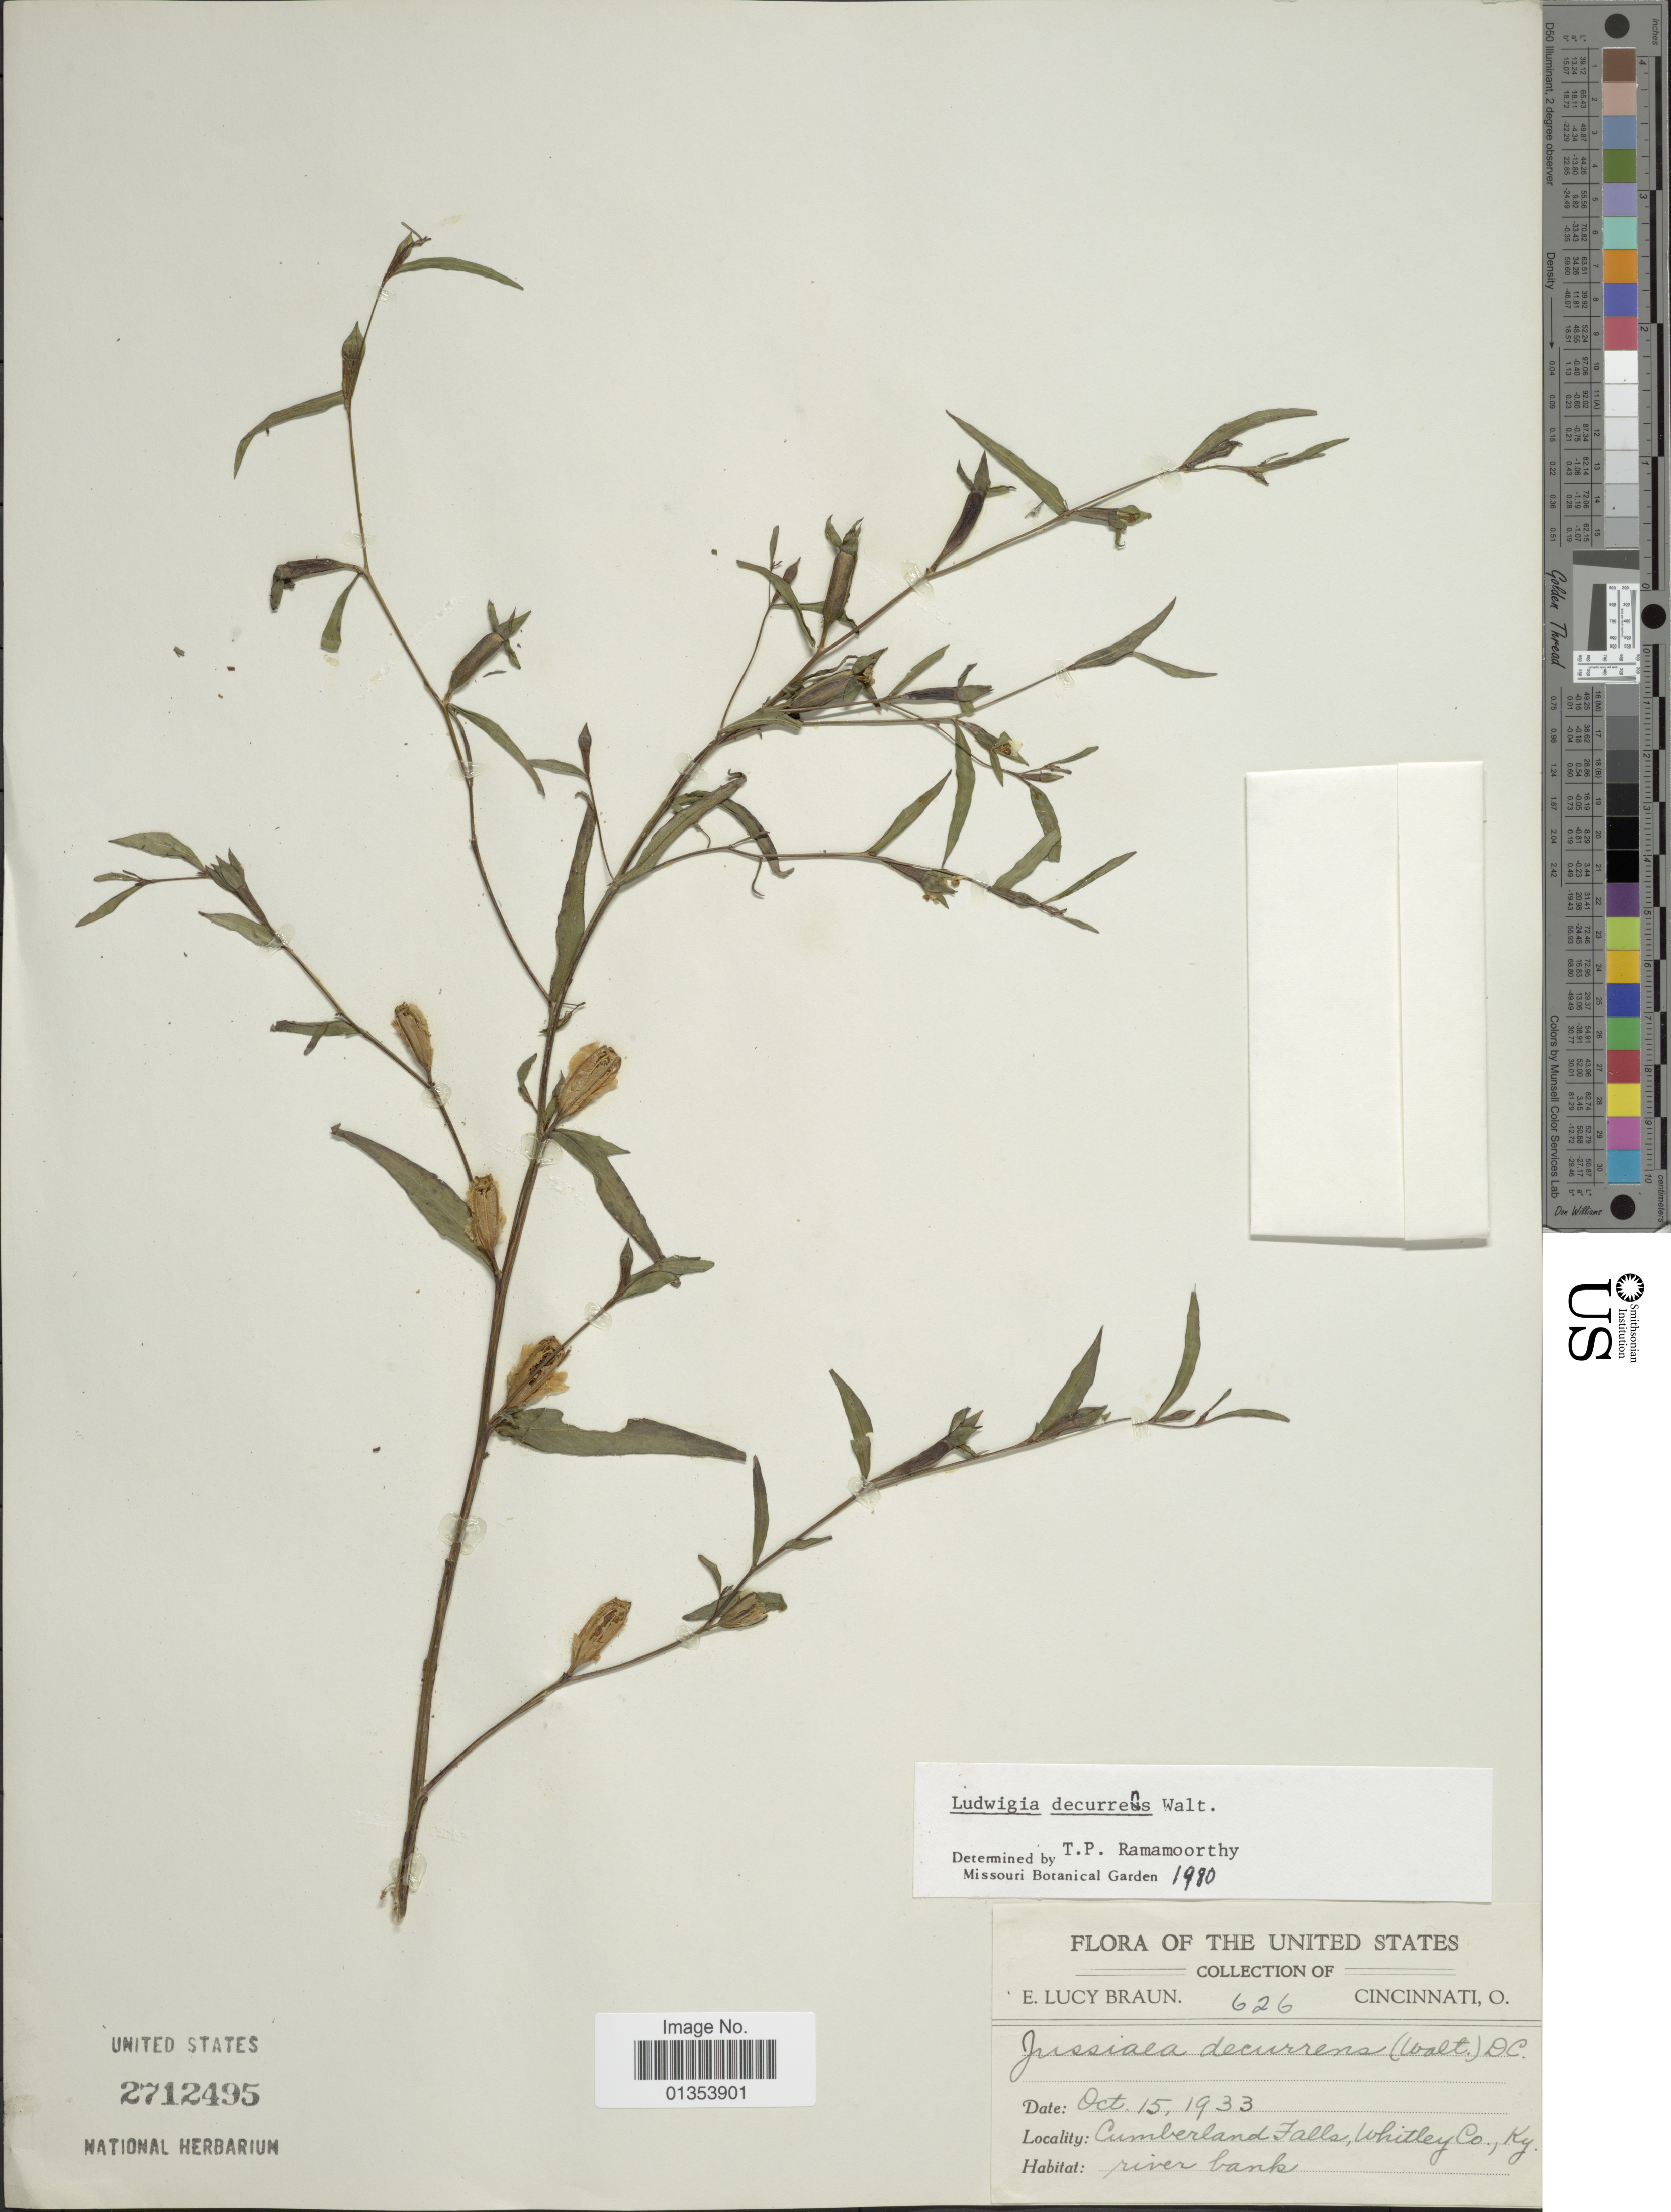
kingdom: Plantae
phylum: Tracheophyta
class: Magnoliopsida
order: Myrtales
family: Onagraceae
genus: Ludwigia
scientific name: Ludwigia decurrens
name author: Walter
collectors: E. L. Braun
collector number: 626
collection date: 1933-10-15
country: United States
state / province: Kentucky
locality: Cincinnati, O. Cumberland Falls, Whitley Co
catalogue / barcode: US 2712495